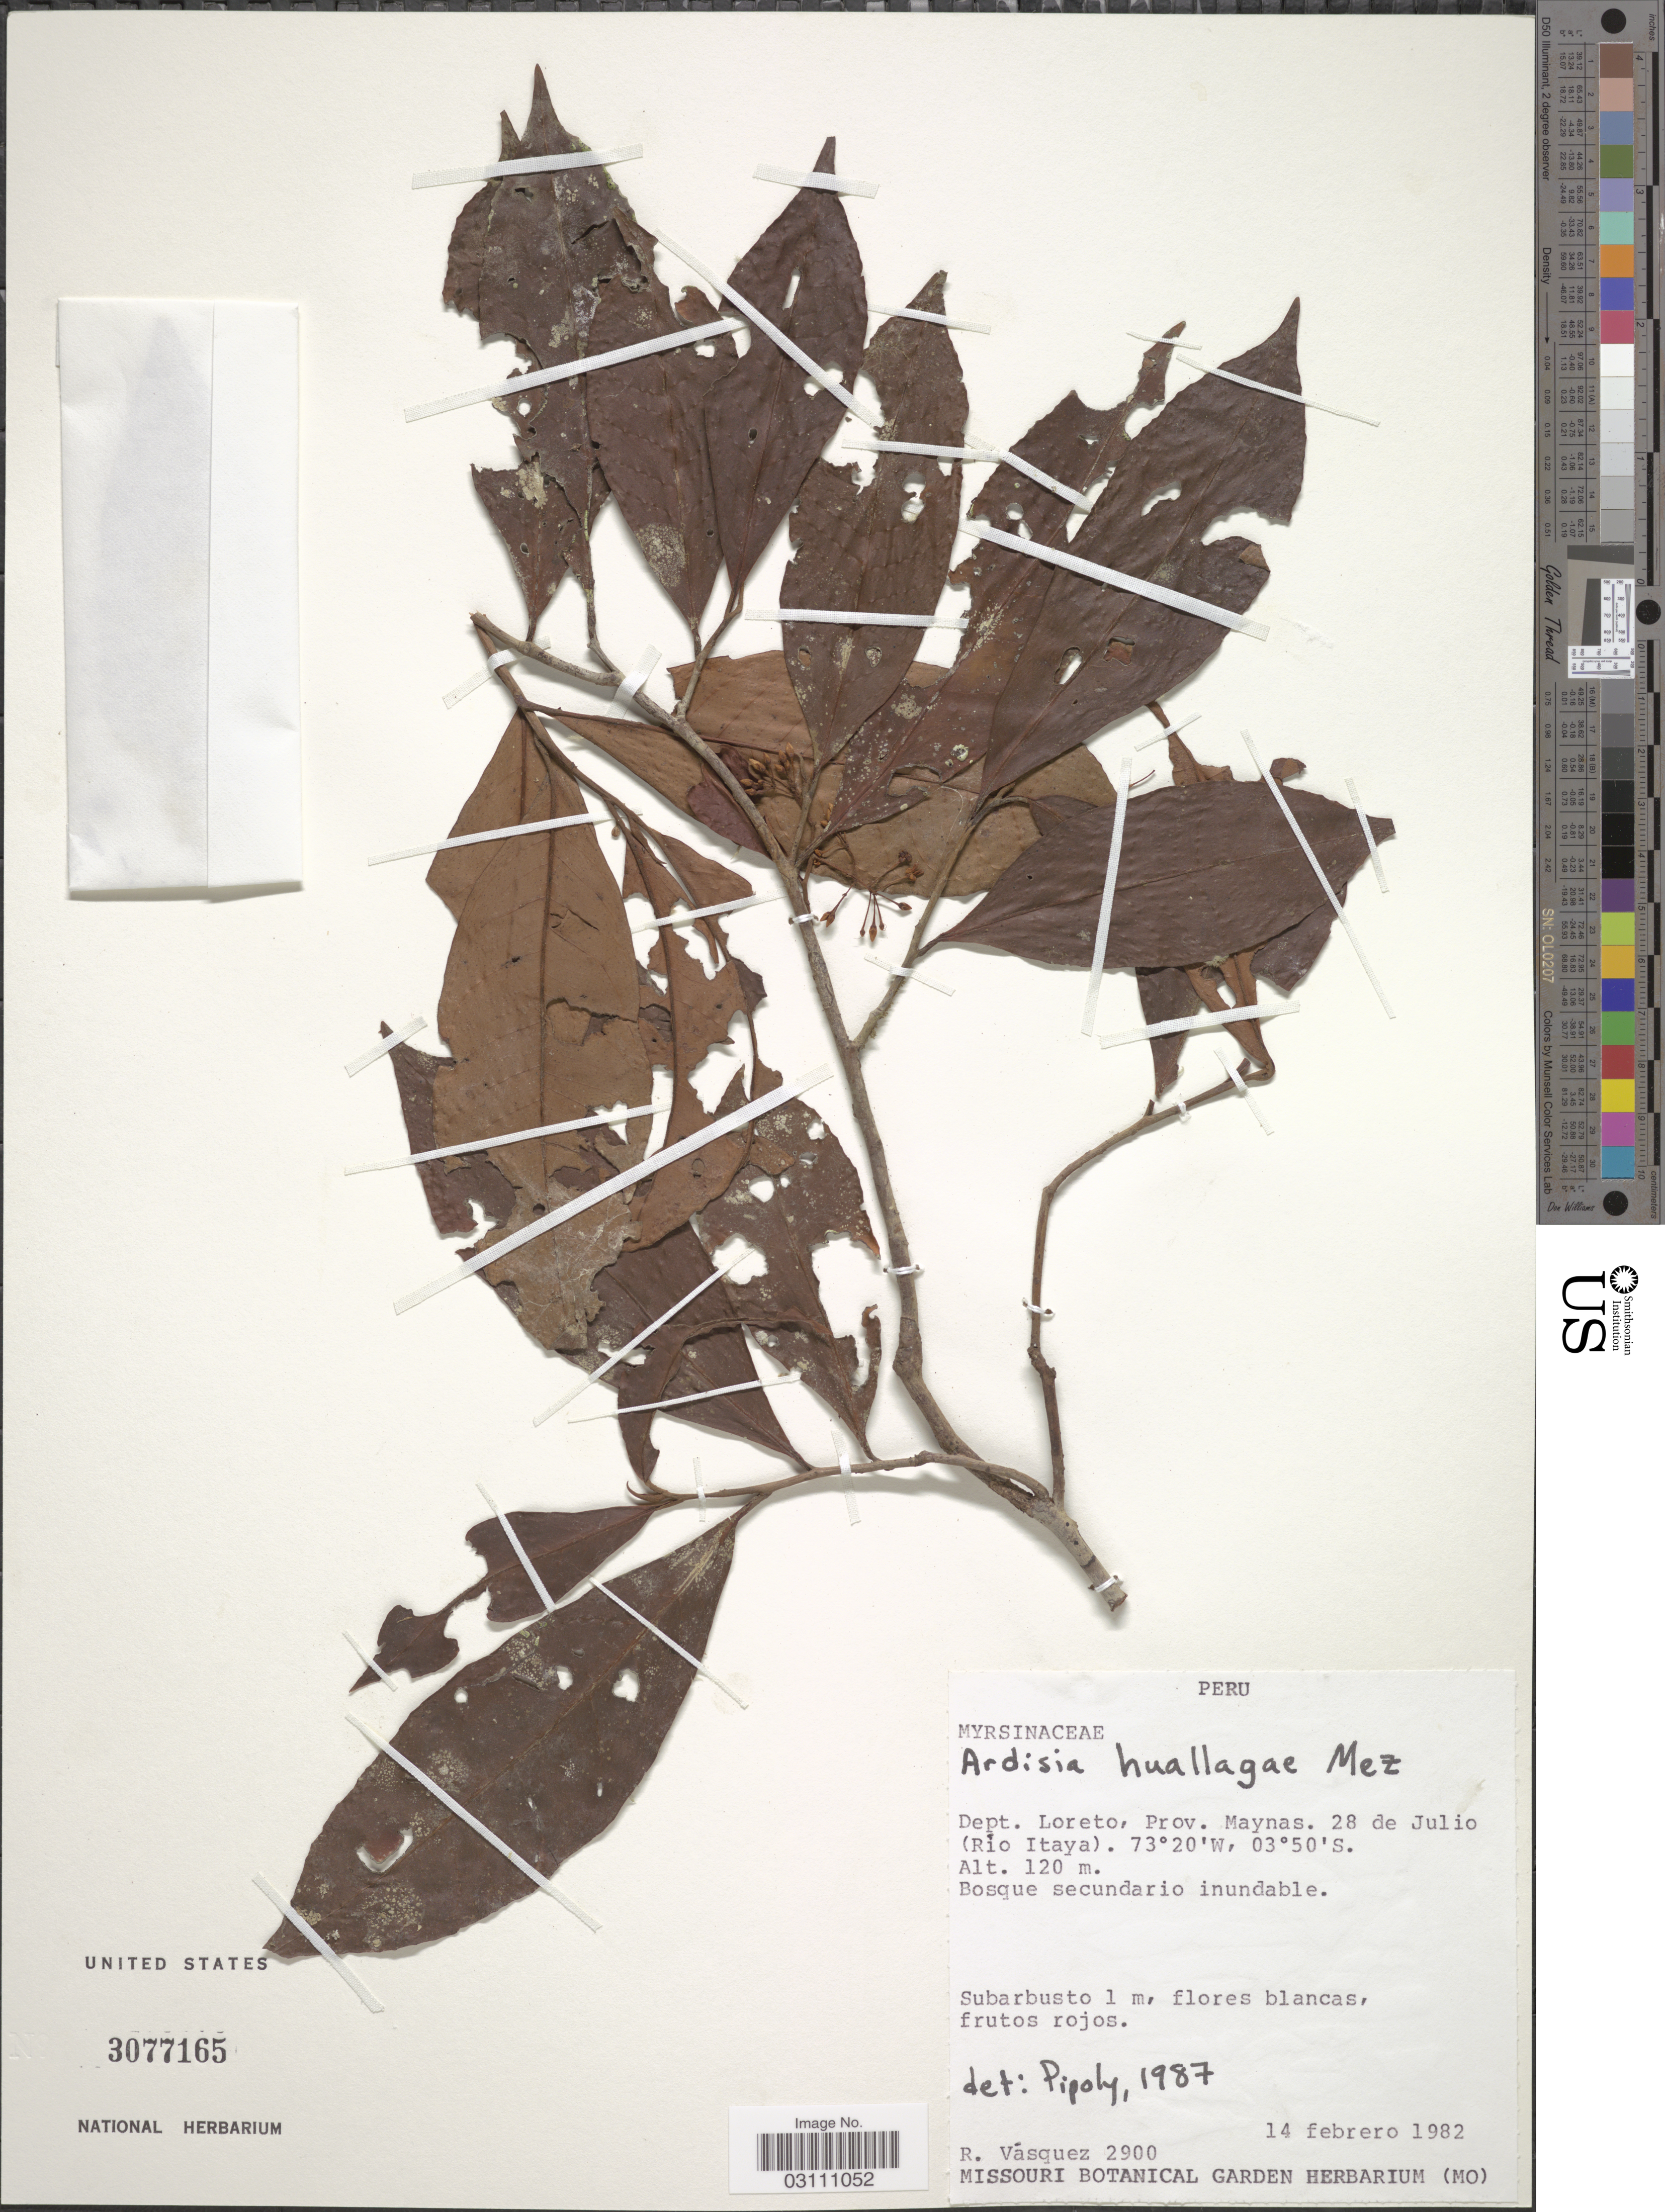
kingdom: Plantae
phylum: Tracheophyta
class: Magnoliopsida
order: Ericales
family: Primulaceae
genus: Ardisia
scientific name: Ardisia huallagae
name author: Mez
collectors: R. Vásquez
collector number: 2900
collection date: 1982-02-14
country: Peru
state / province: Loreto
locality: Dept. Loreto, Prov. Maynas. 28 de Julio (Río Itaya).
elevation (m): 120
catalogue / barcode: US 3077165